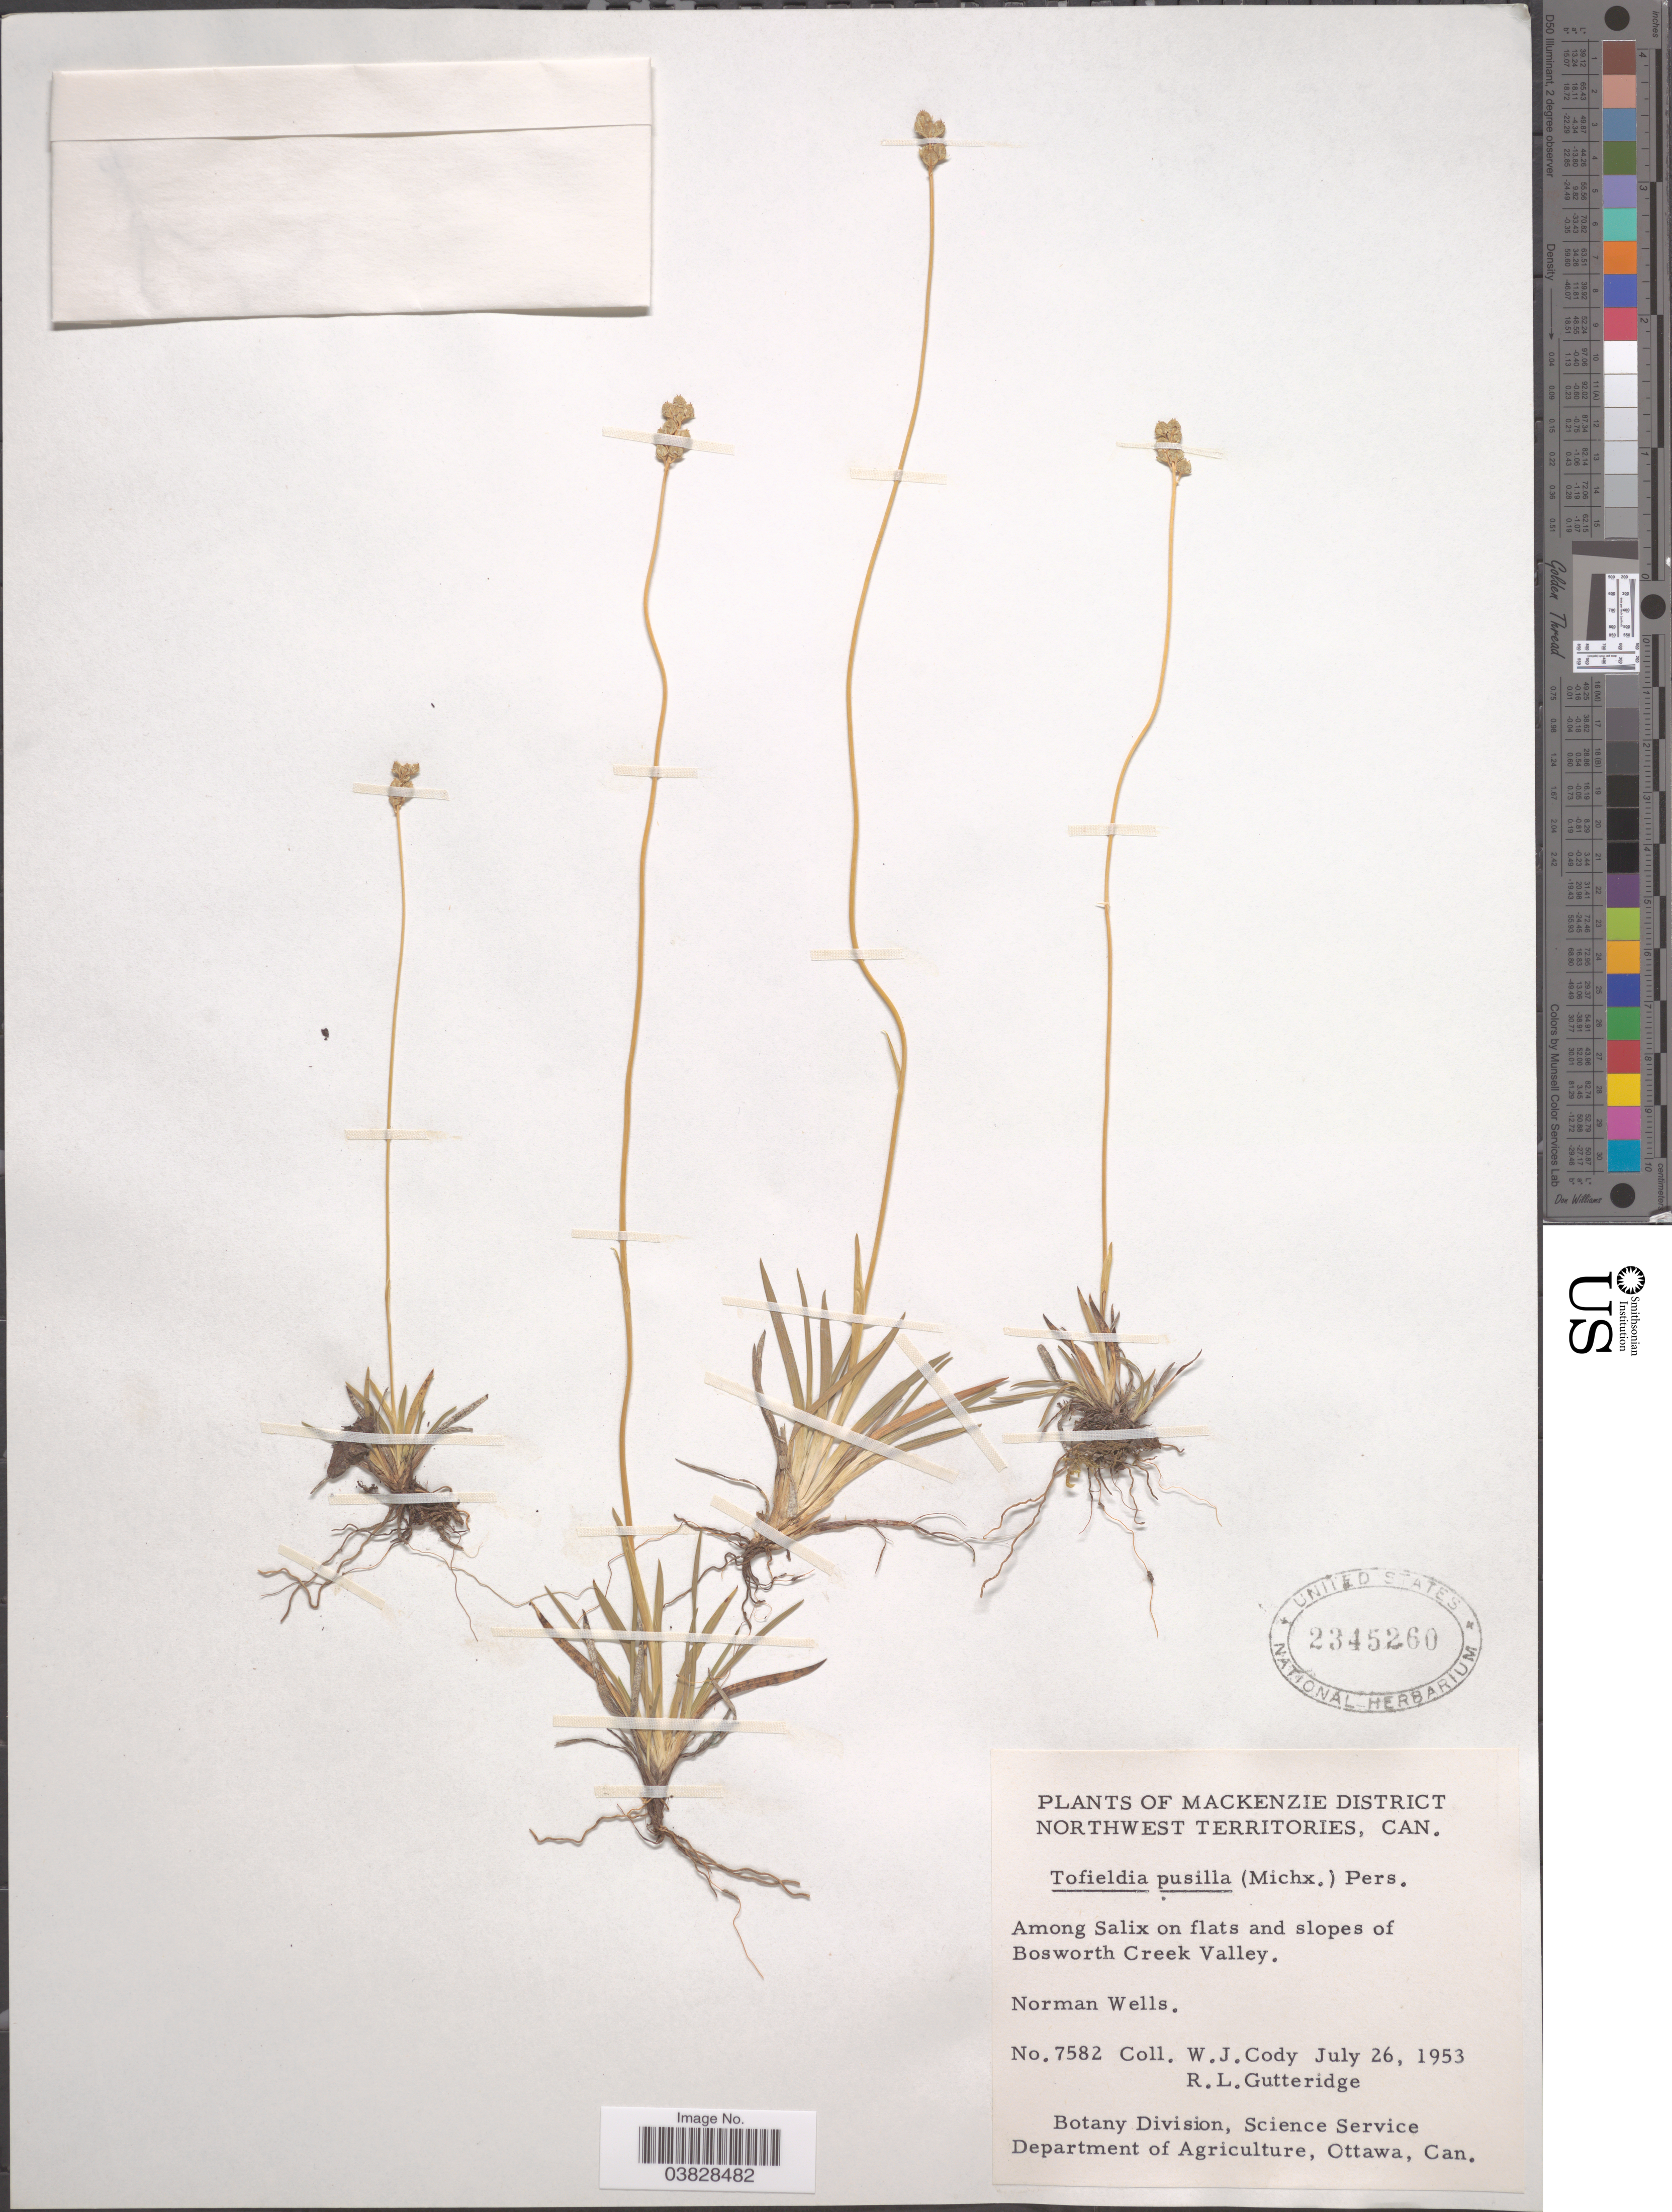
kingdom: Plantae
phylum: Tracheophyta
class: Liliopsida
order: Alismatales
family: Tofieldiaceae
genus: Tofieldia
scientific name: Tofieldia pusilla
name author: (Michx.) Pers.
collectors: W. Cody & R. Gutteridge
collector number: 7582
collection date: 1953-07-26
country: Canada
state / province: Northwest Territories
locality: Mackenzie District. Among Salix on flats and slopes of Bosworth Creek Valley. Norman Wells.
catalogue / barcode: US 2345260